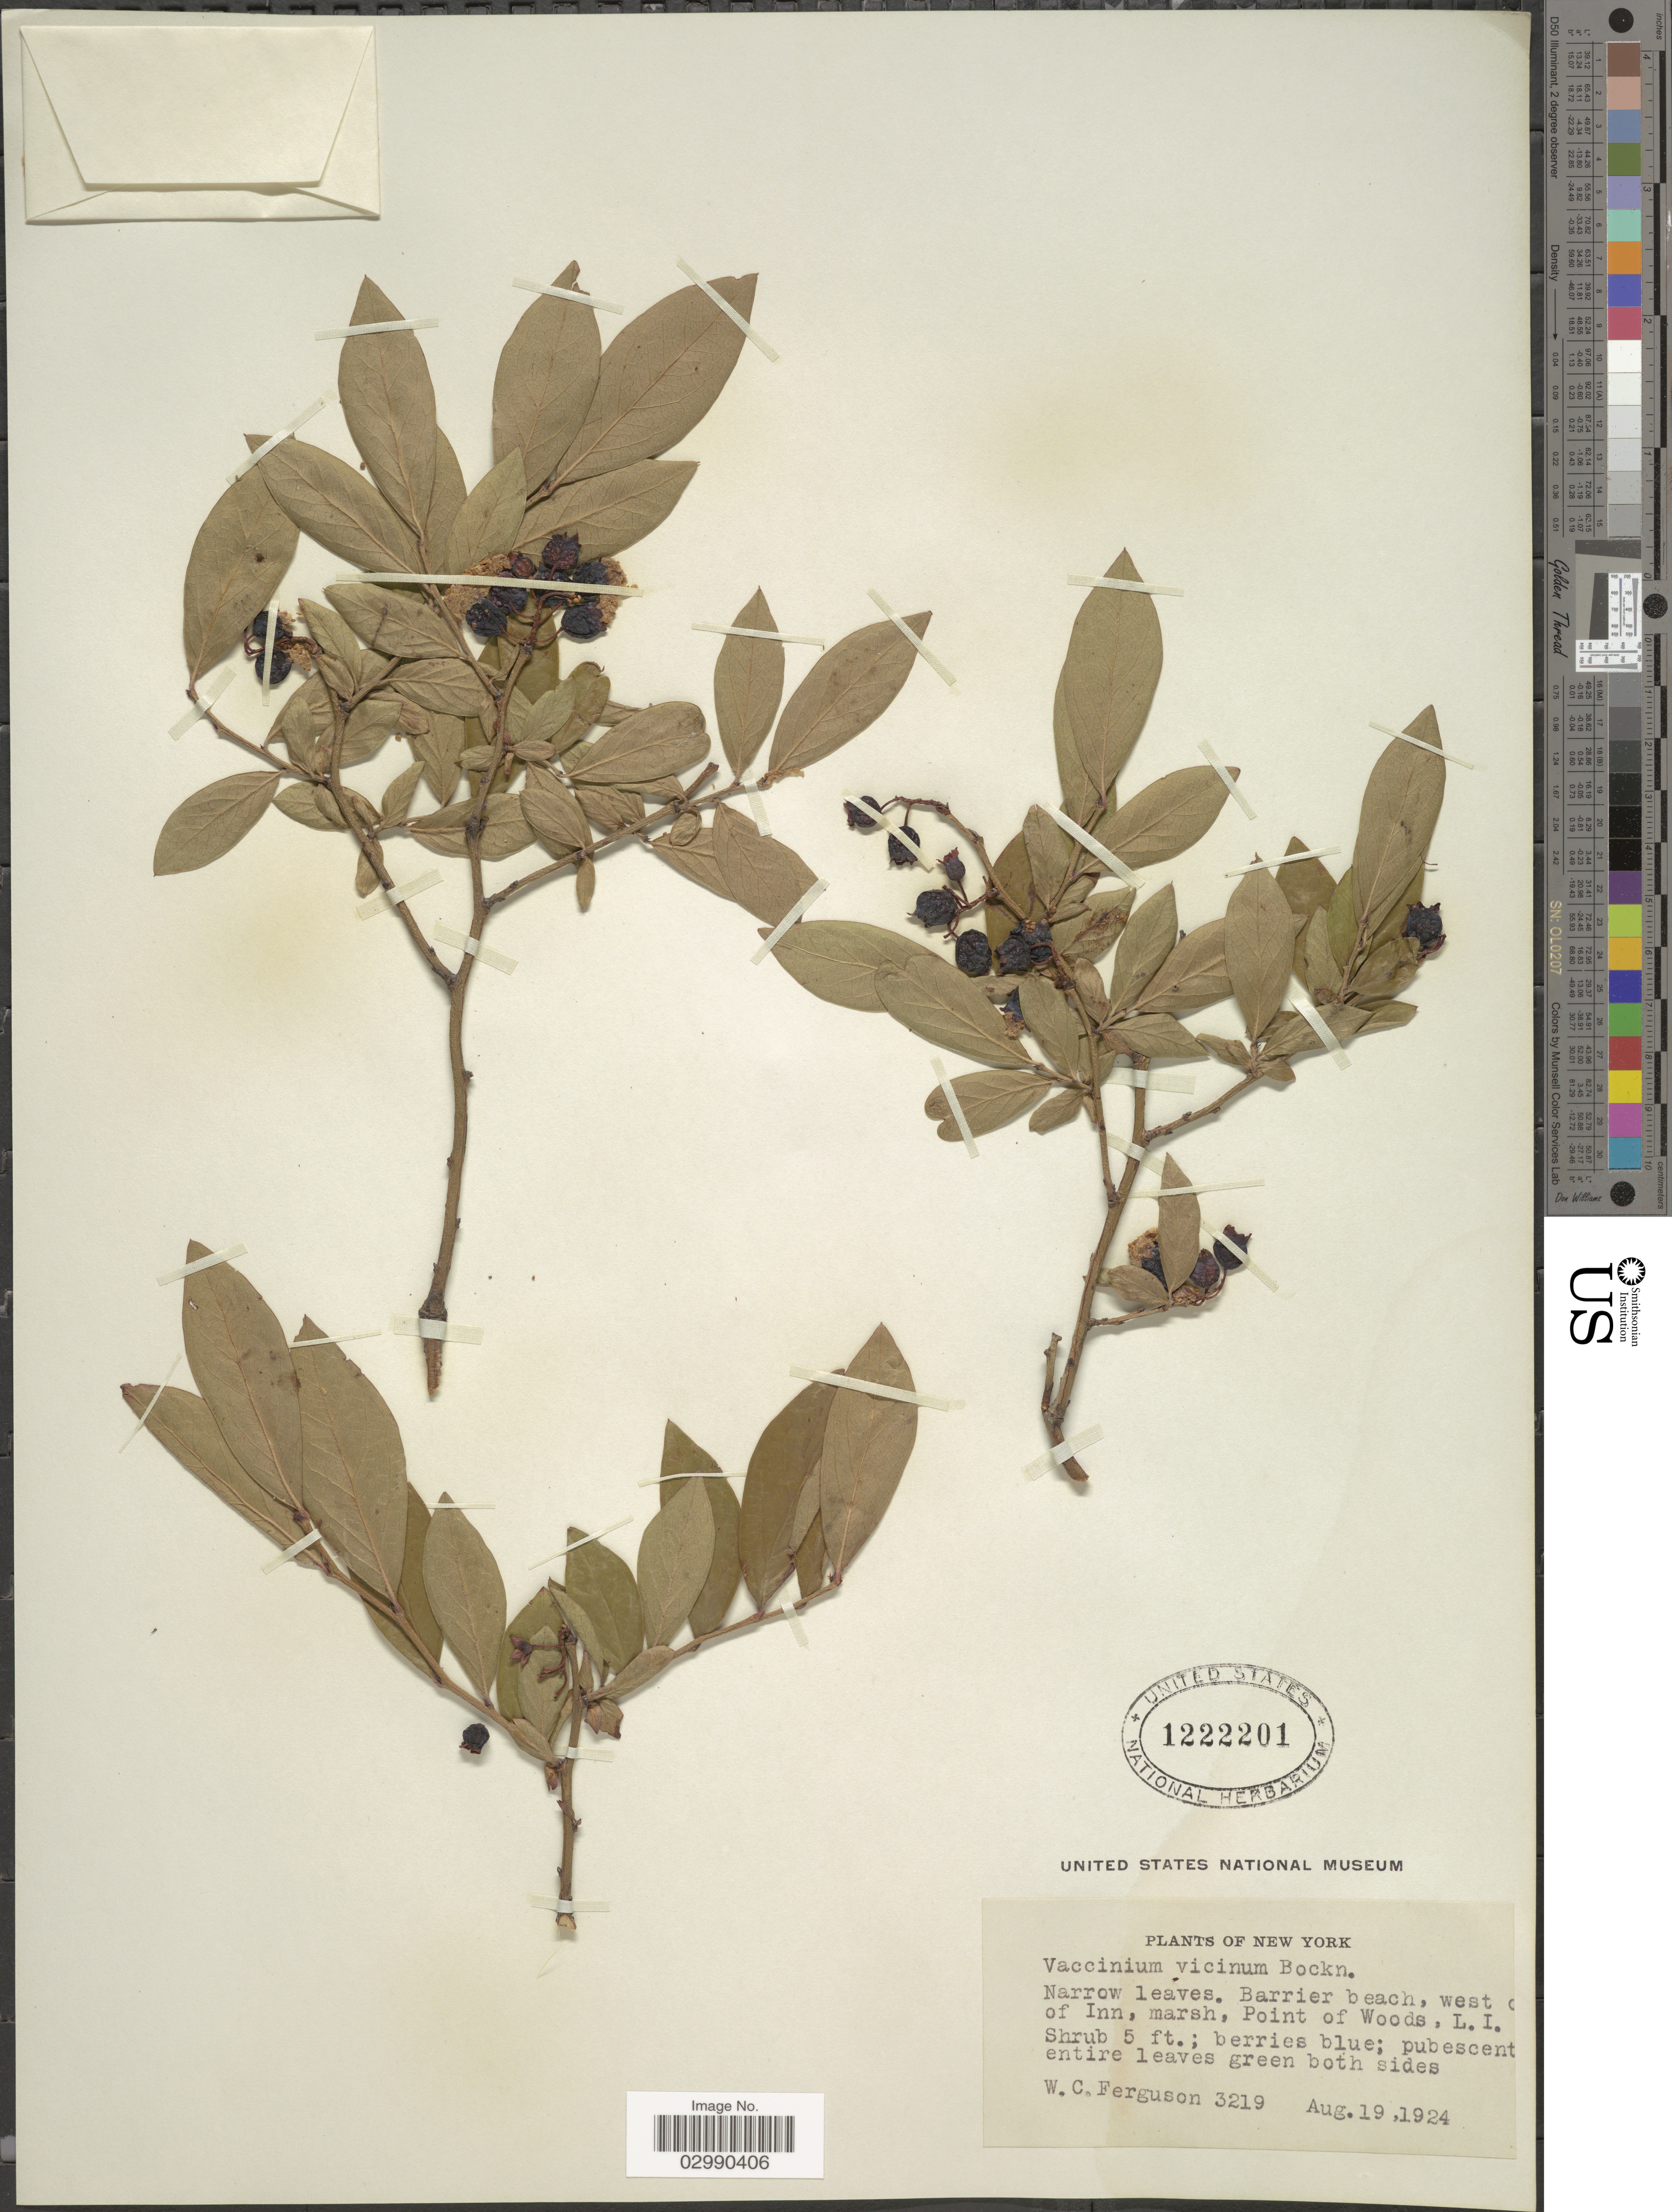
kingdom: Plantae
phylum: Tracheophyta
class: Magnoliopsida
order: Ericales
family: Ericaceae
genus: Vaccinium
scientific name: Vaccinium vicinum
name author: E.P. Bicknell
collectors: W. Ferguson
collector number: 3219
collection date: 1924-08-19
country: United States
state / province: New York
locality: Barrier beach west of Inn, marsh, Point of Woods, L.I.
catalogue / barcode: US 1222201